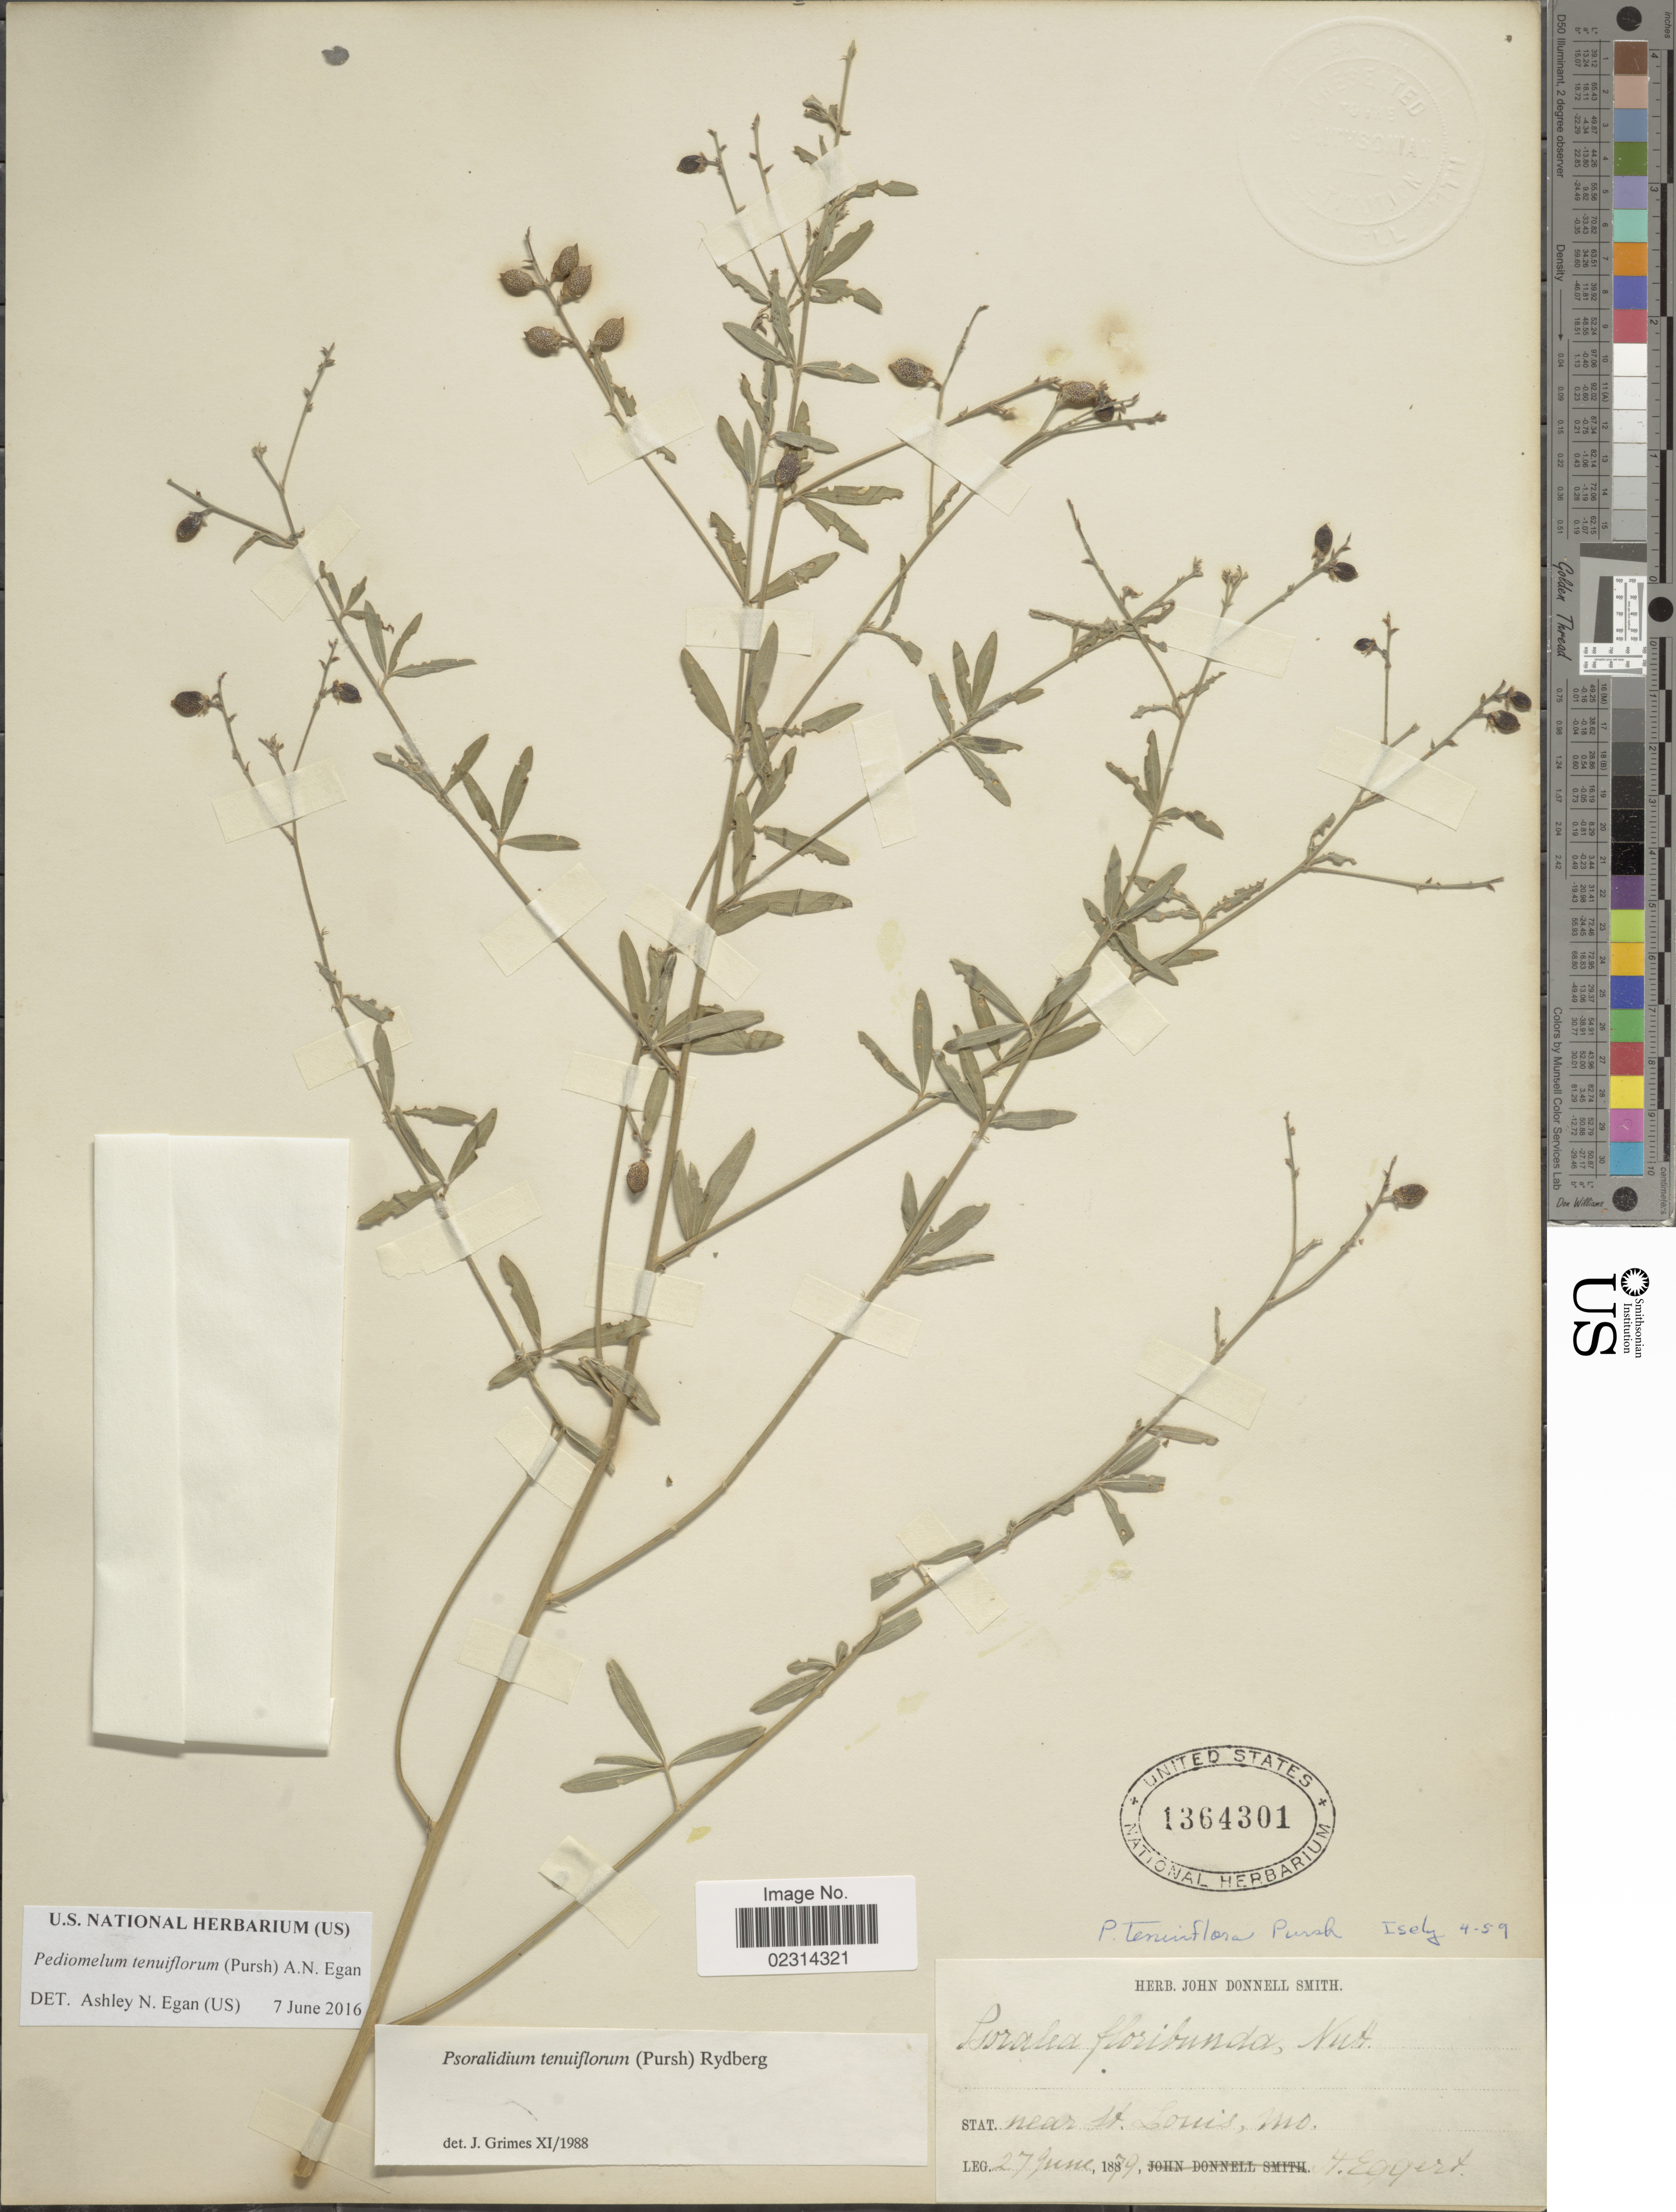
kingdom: Plantae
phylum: Tracheophyta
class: Magnoliopsida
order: Fabales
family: Fabaceae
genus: Psoralidium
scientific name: Psoralidium tenuiflorum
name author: (Pursh) Rydb.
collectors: H. Eggert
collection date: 1879-06-27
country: United States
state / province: Missouri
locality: Near St. Louis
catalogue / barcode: US 1364301